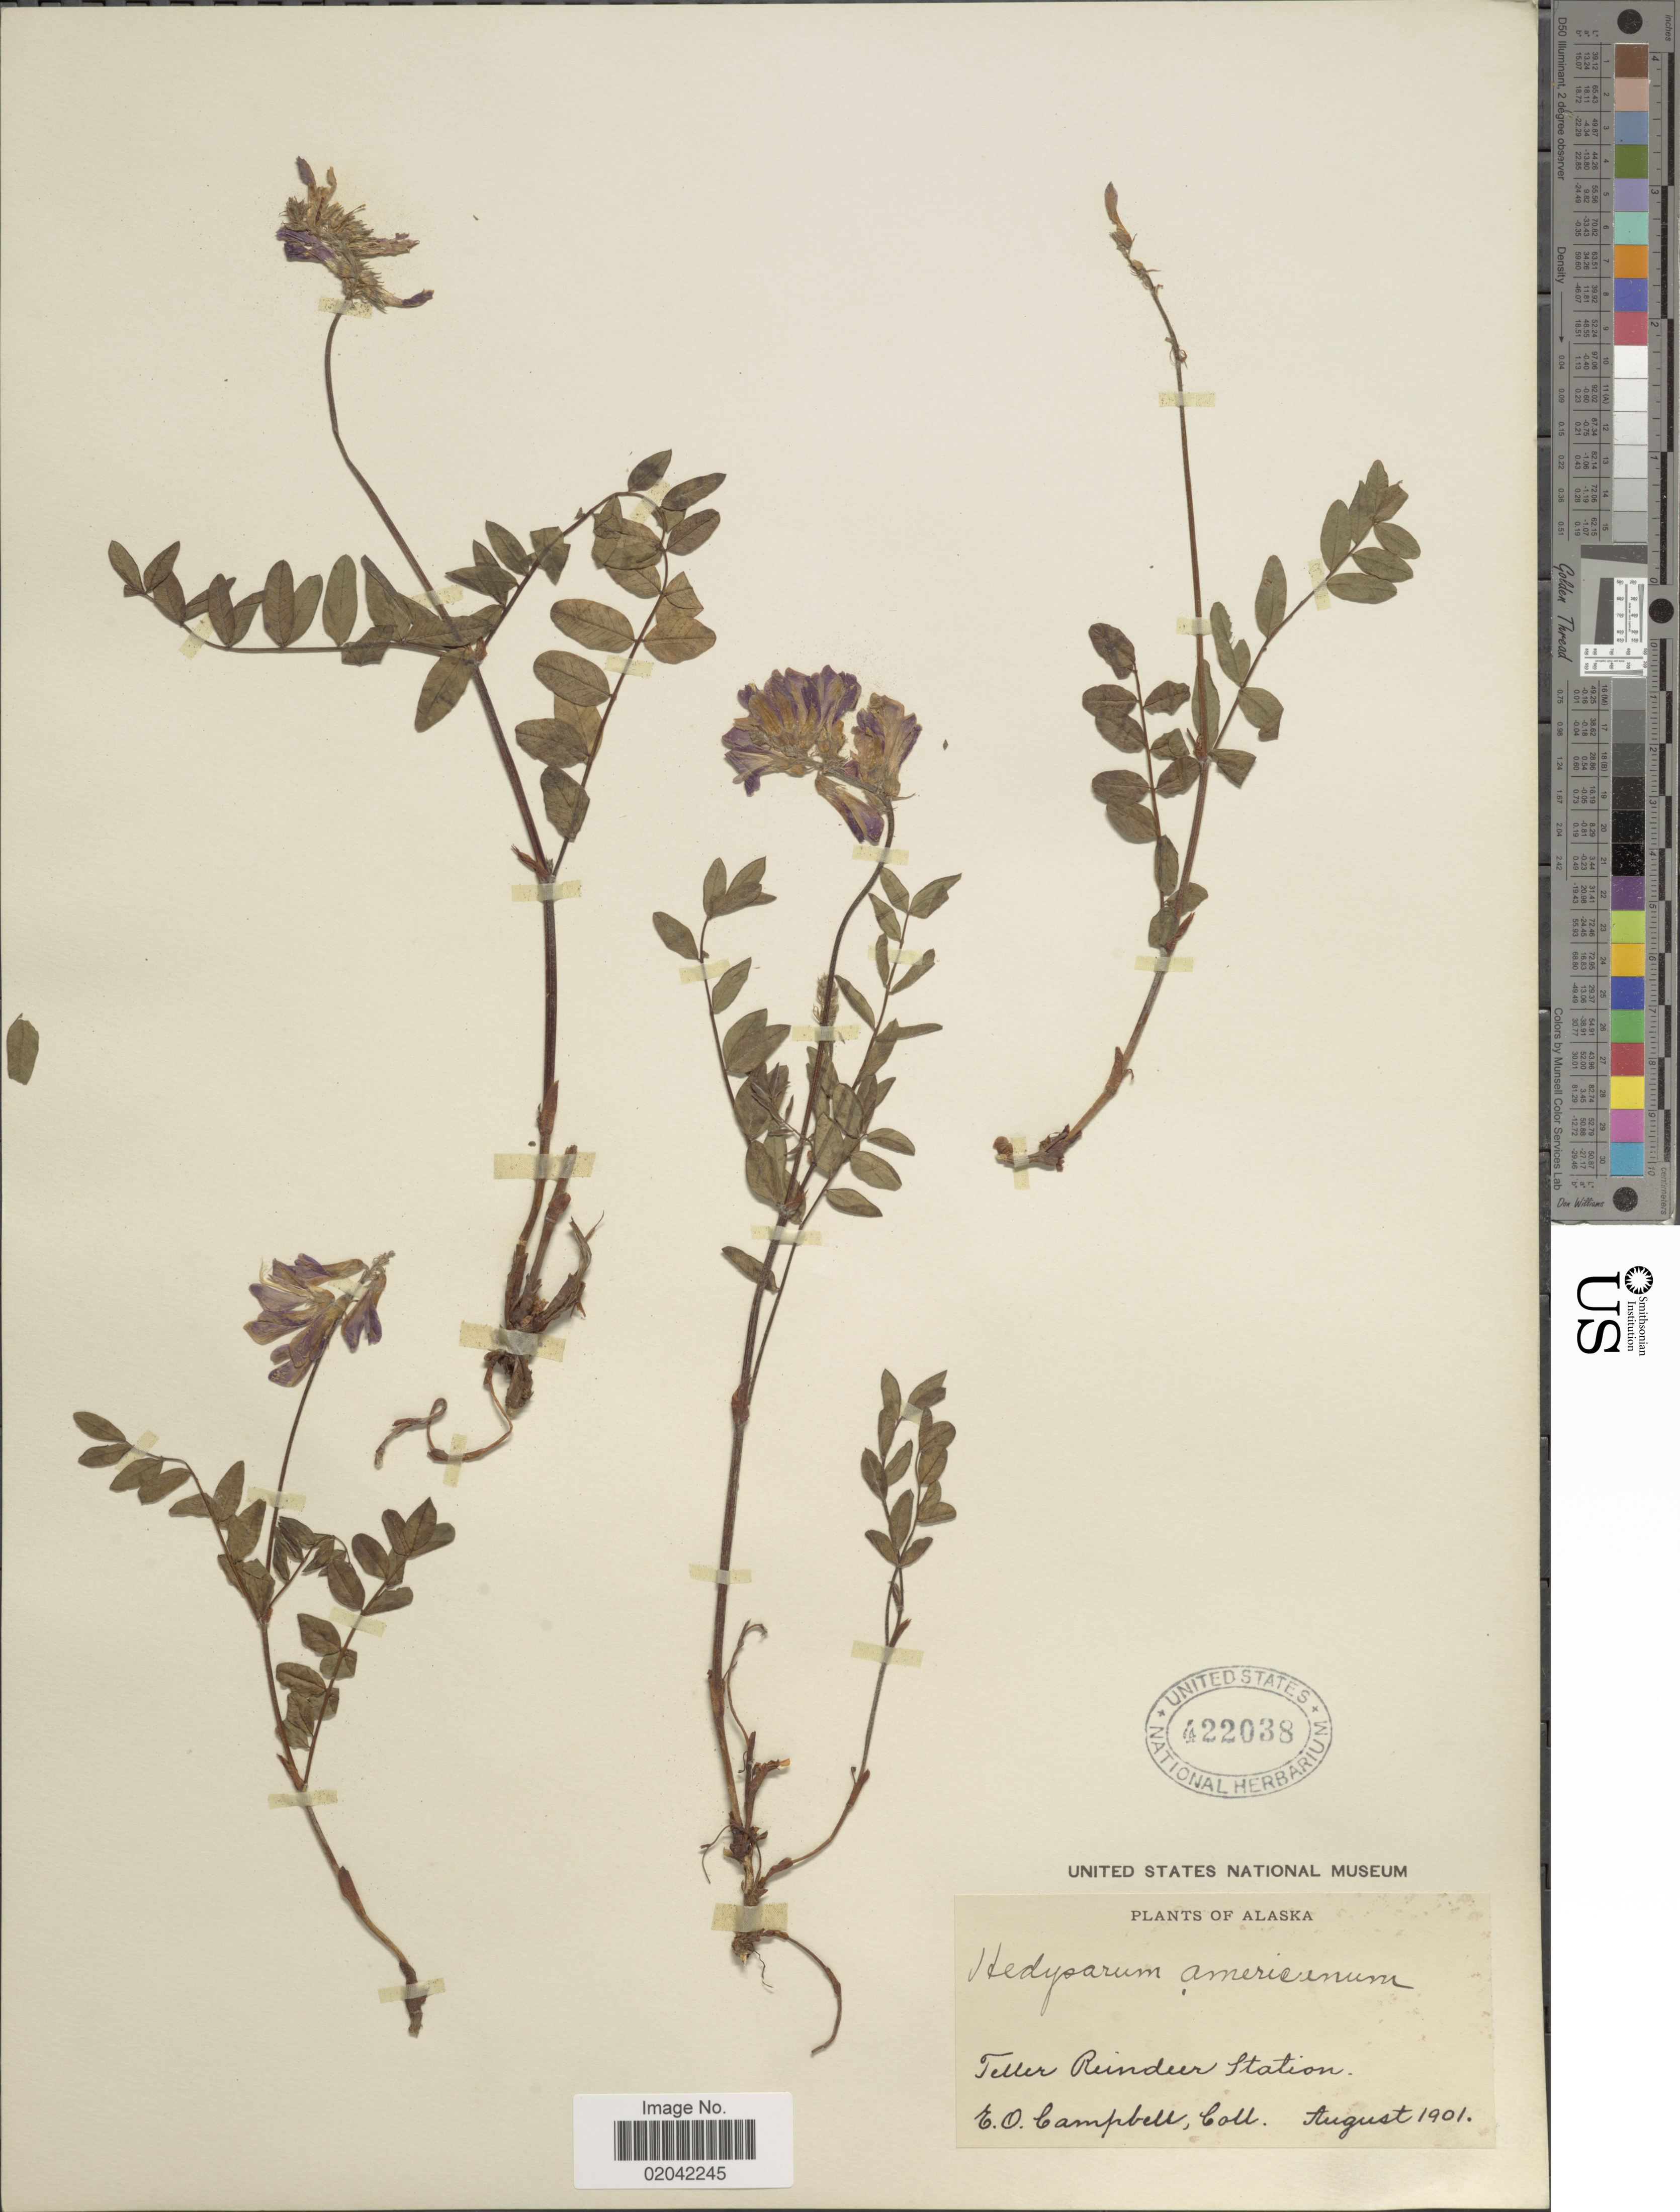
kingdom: Plantae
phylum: Tracheophyta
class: Magnoliopsida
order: Fabales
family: Fabaceae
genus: Hedysarum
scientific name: Hedysarum alpinum var. americanum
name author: Michx. ex Pursh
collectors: C. Campbell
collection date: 1901-08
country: United States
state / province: Alaska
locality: Teller Reindeer Station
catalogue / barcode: US 422038